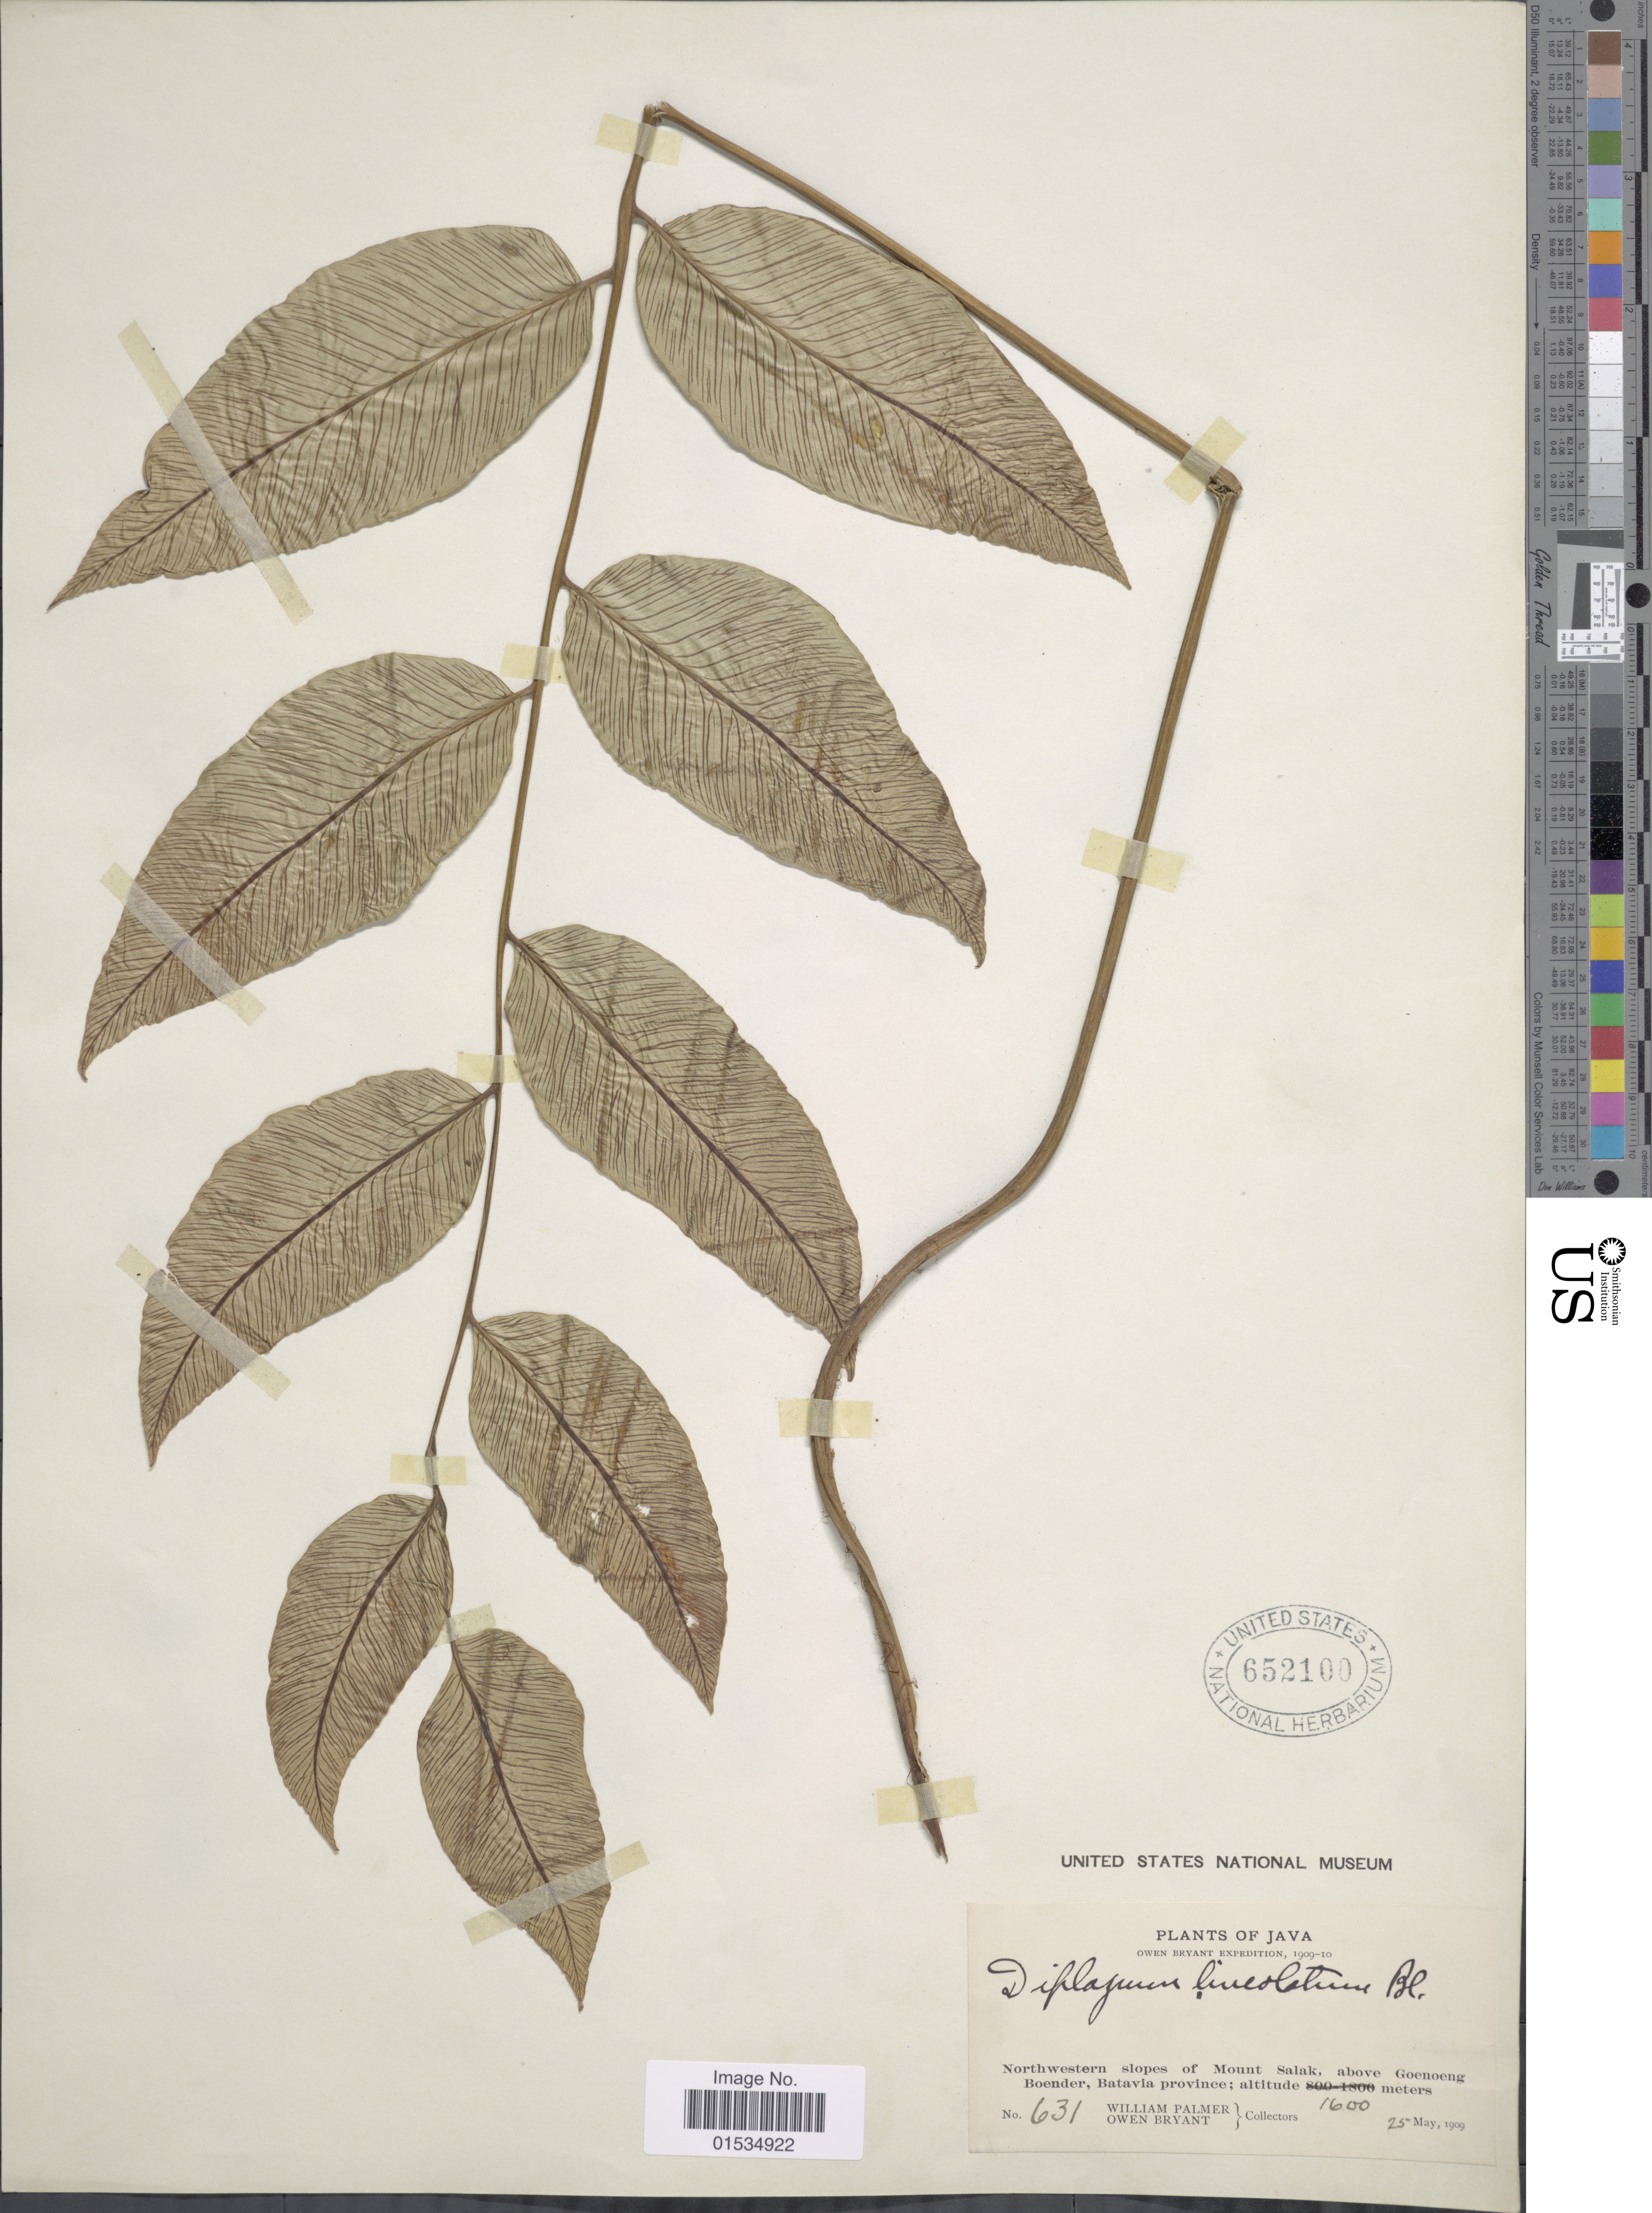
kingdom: Plantae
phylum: Tracheophyta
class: Polypodiopsida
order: Polypodiales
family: Athyriaceae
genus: Diplazium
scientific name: Diplazium fraxinifolium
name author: C. Presl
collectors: W. Palmer & O. Bryant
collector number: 631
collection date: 1909-05-25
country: Indonesia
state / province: Java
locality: Northwestern slopes of Mount Salak, above Goenoeng Boender, Batavia Province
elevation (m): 1600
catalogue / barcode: US 652100